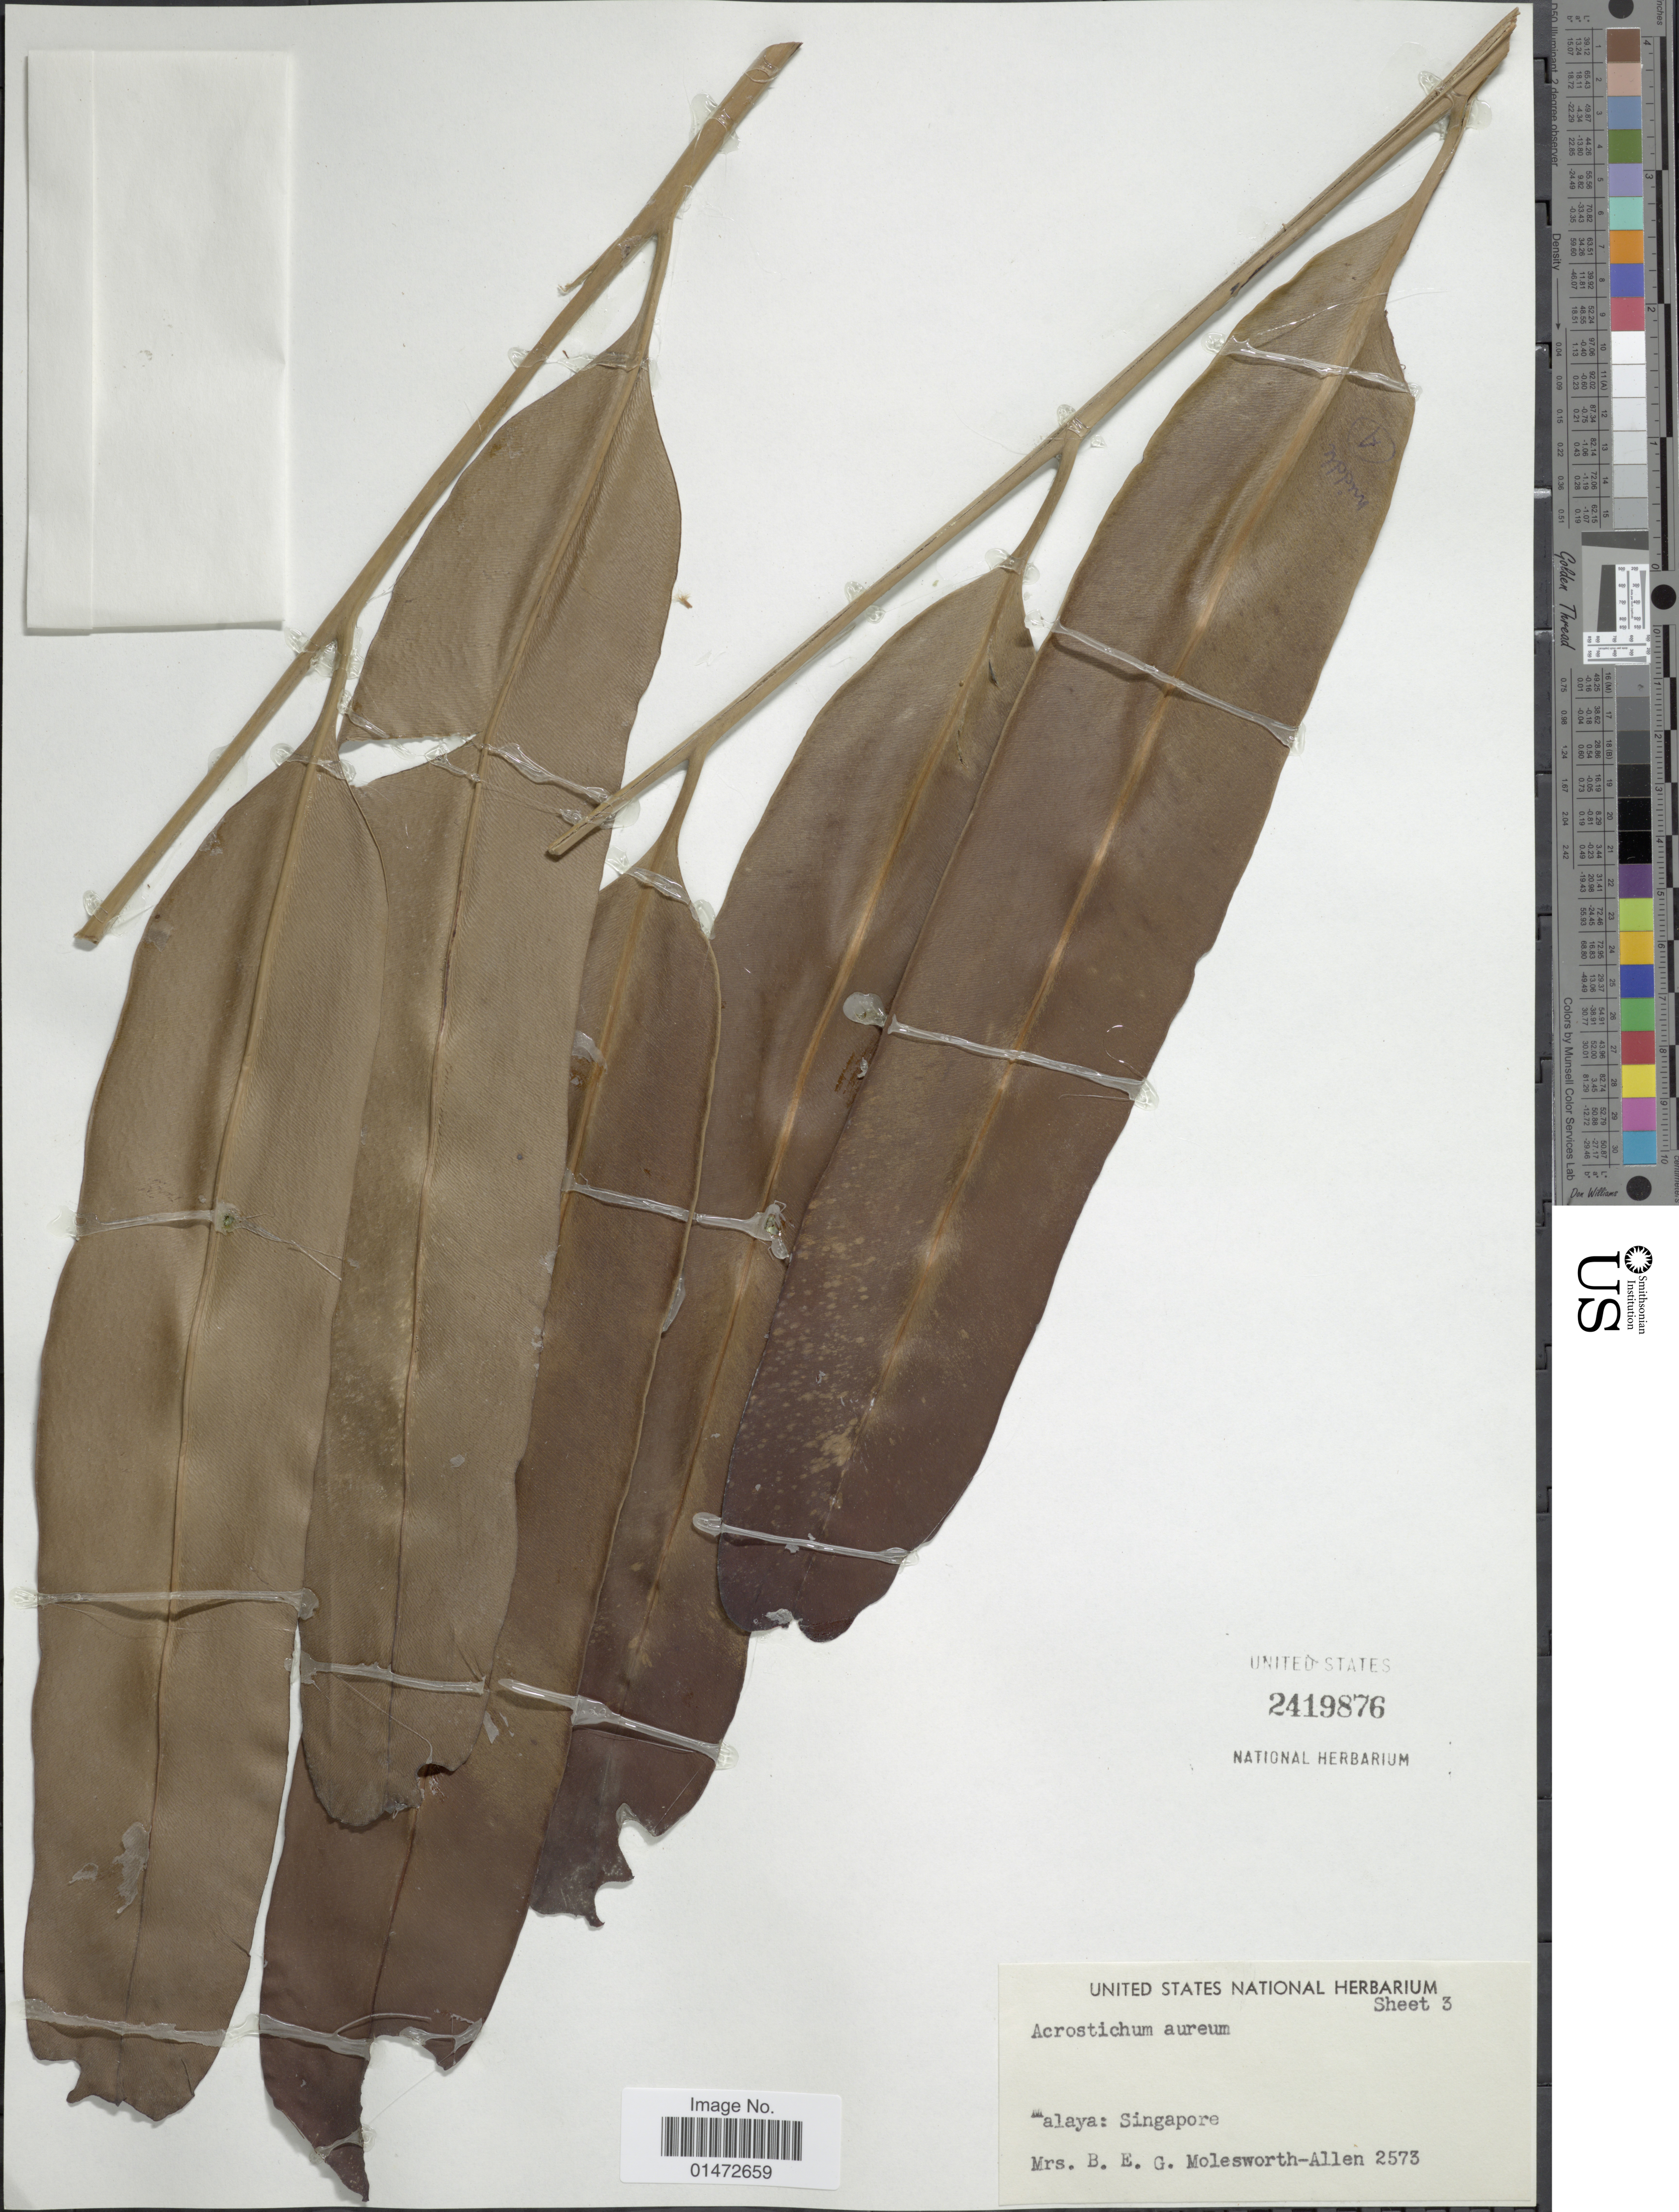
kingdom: Plantae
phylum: Tracheophyta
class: Polypodiopsida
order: Polypodiales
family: Pteridaceae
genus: Acrostichum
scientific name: Acrostichum aureum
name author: L.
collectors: Mrs. B. E. G. Molesworth-Allen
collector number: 2573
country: Singapore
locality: Malaya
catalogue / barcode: US 2419876